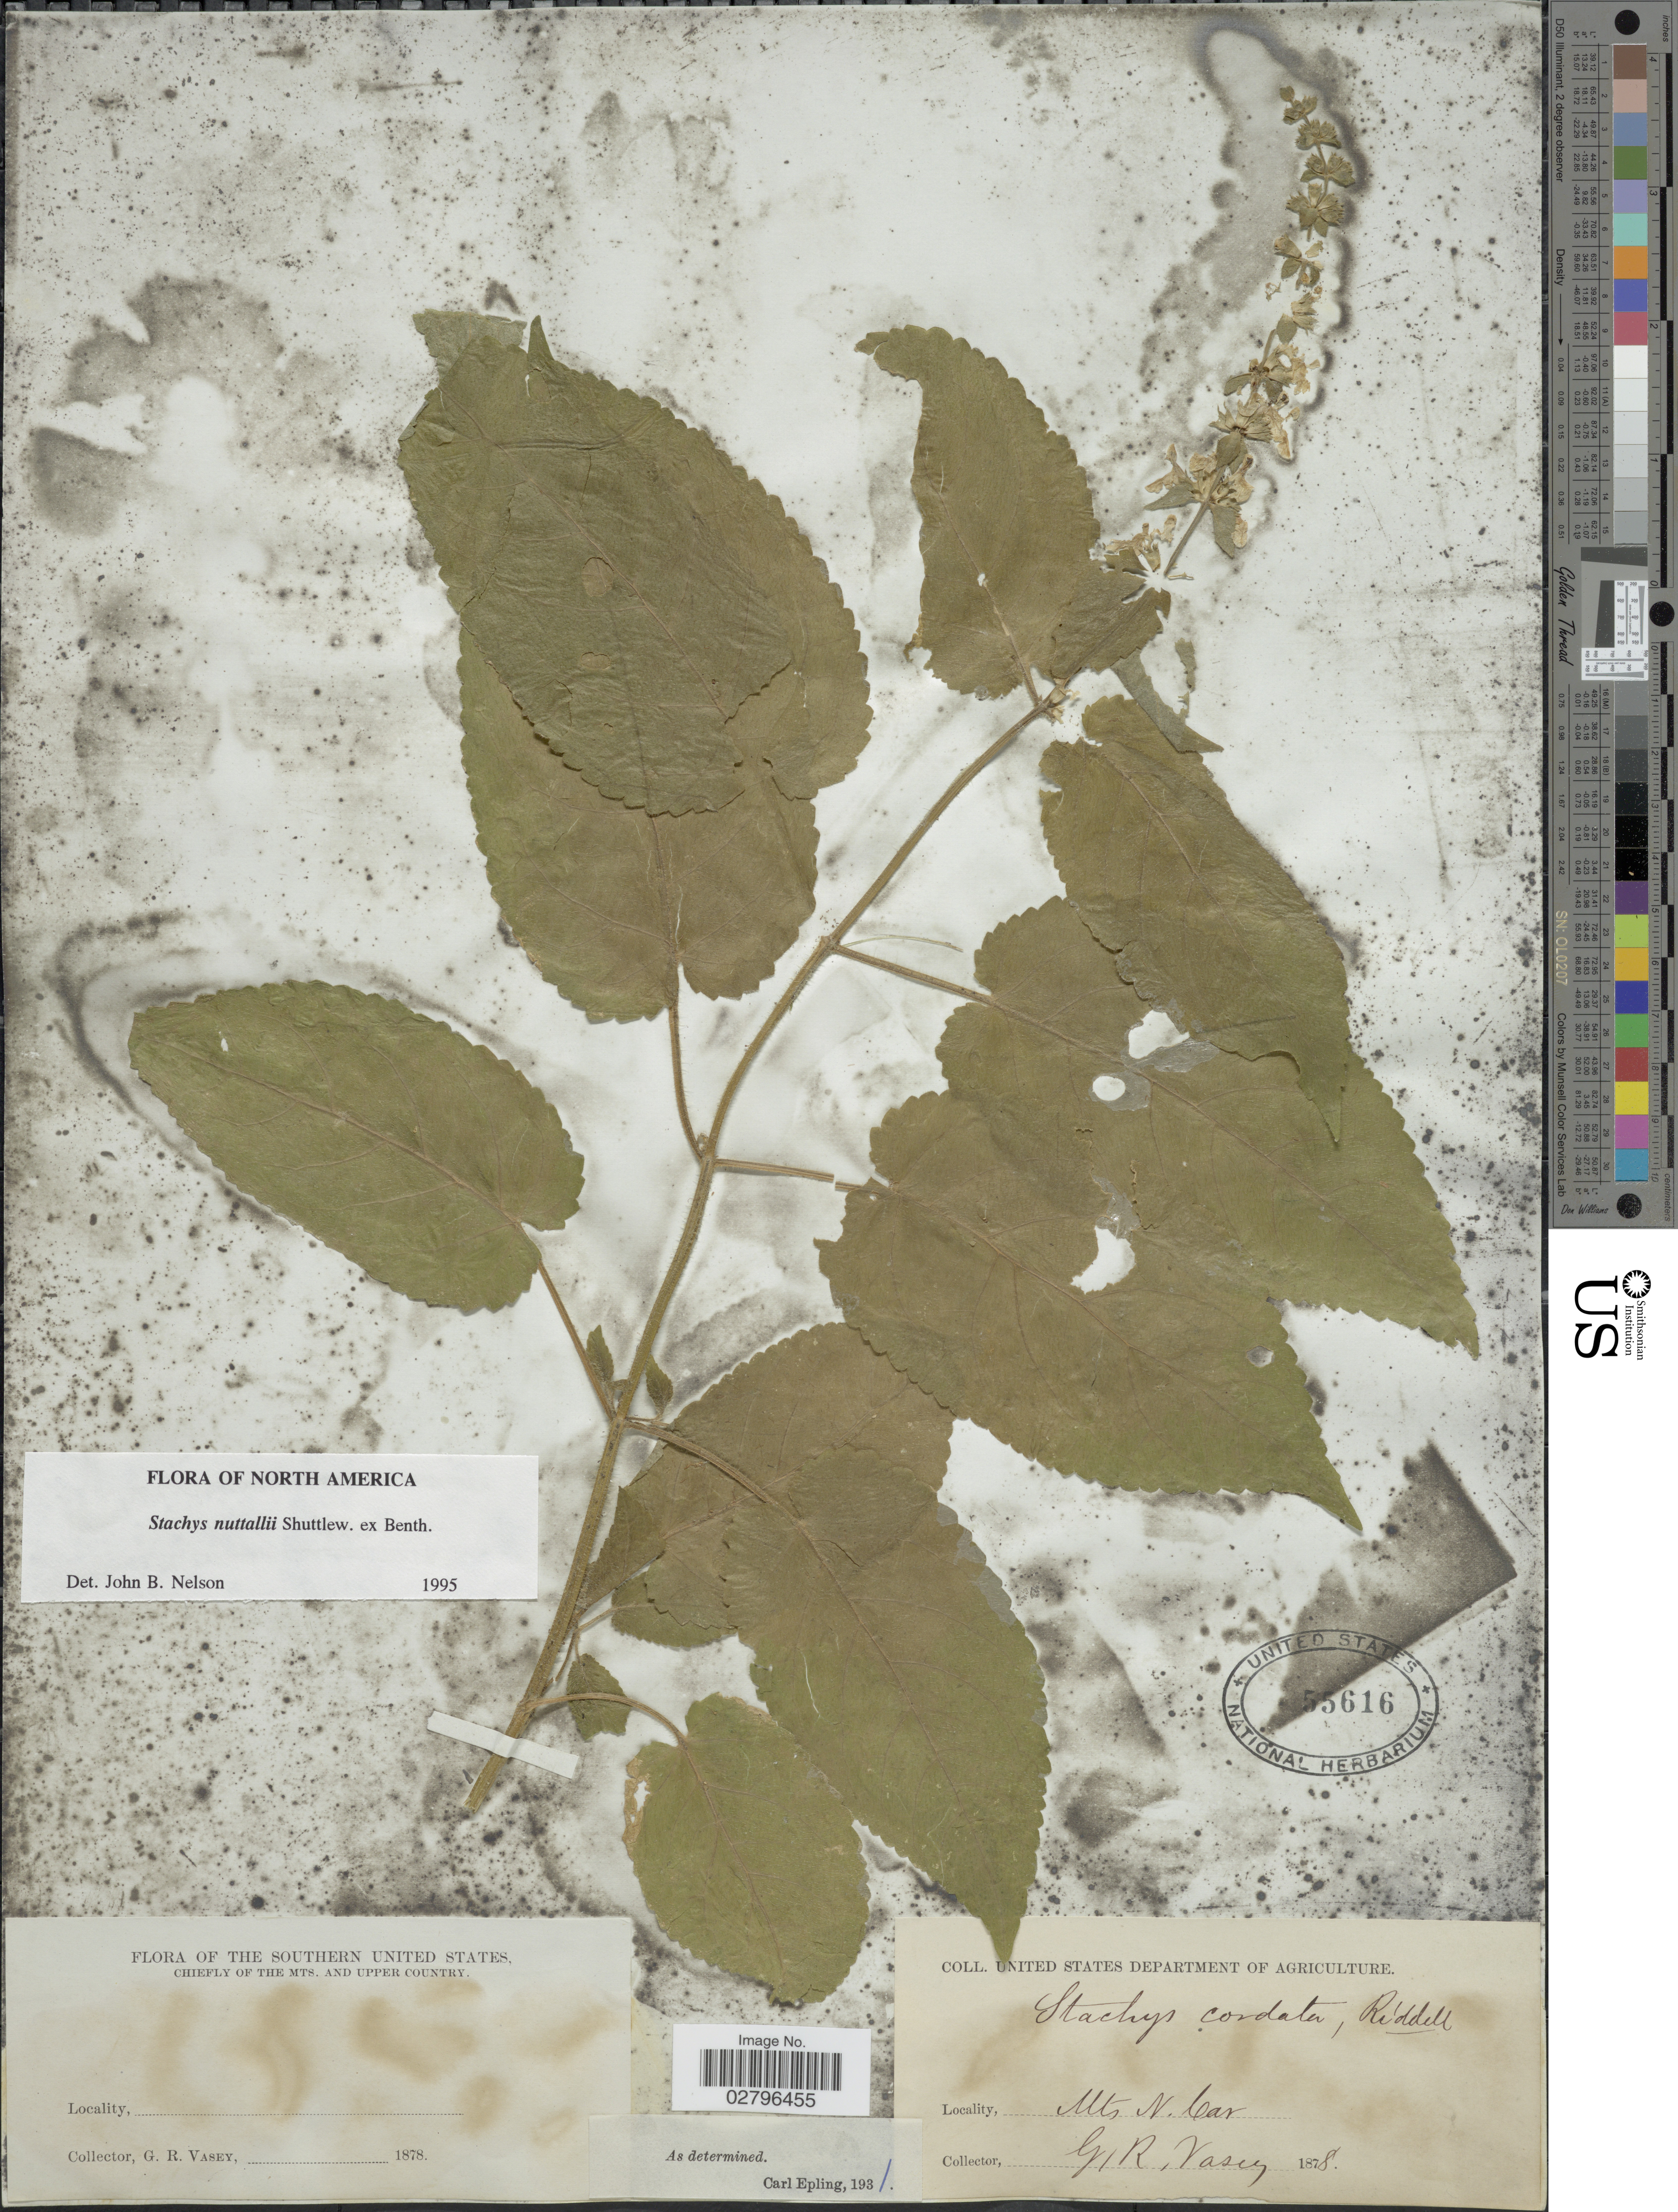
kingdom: Plantae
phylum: Tracheophyta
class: Magnoliopsida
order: Lamiales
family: Lamiaceae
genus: Stachys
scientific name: Stachys nuttallii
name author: Shuttlew. ex Benth.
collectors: G. R. Vasey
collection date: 1878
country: United States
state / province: North Carolina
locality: Mts N. Car. Southern United States. Chiefly of the Mts. and upper county.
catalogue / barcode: US 55616